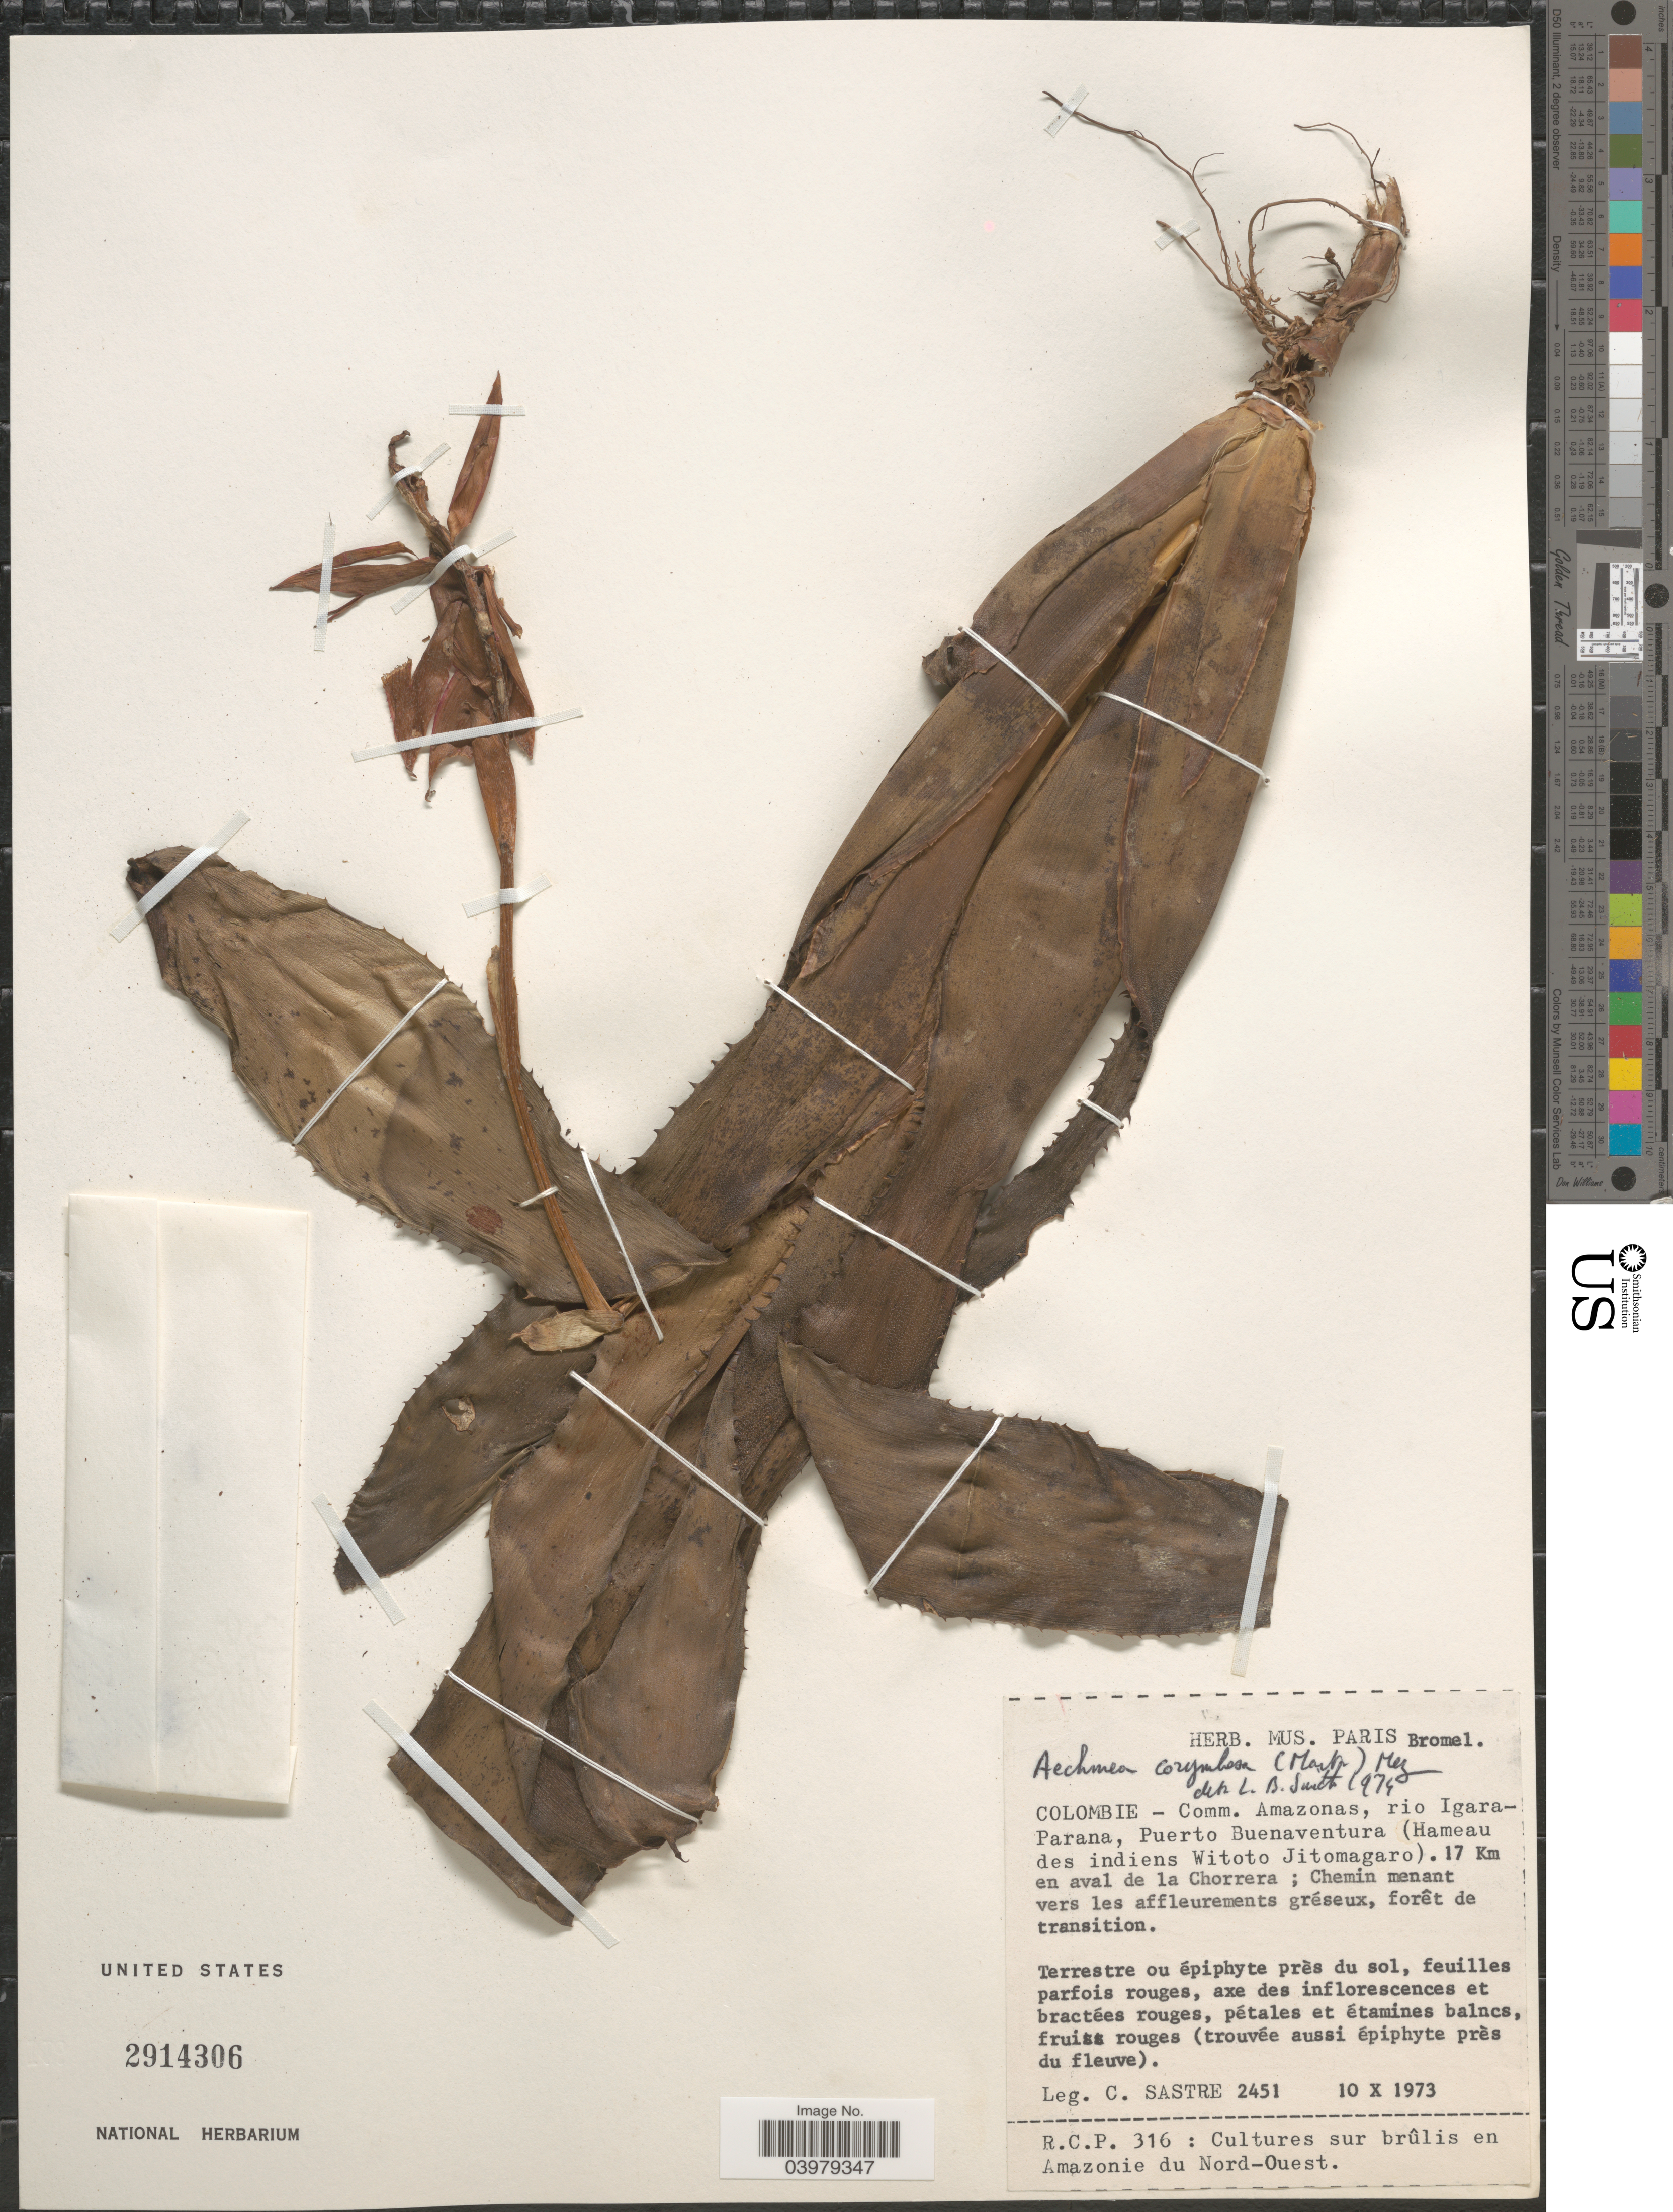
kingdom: Plantae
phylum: Tracheophyta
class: Liliopsida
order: Poales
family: Bromeliaceae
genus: Aechmea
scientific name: Aechmea corymbosa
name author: (Mart. ex Schult. f.) Mez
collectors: C. Sastre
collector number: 2451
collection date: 1973-10-10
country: Colombia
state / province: Amazônas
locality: Comm. Amazonas, rio Igara-Parana, Puerto Buenaventura (Hameau des indiens Witoto Jitomagaro). 17 Km en aval de la Chorrera.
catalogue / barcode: US 2914306